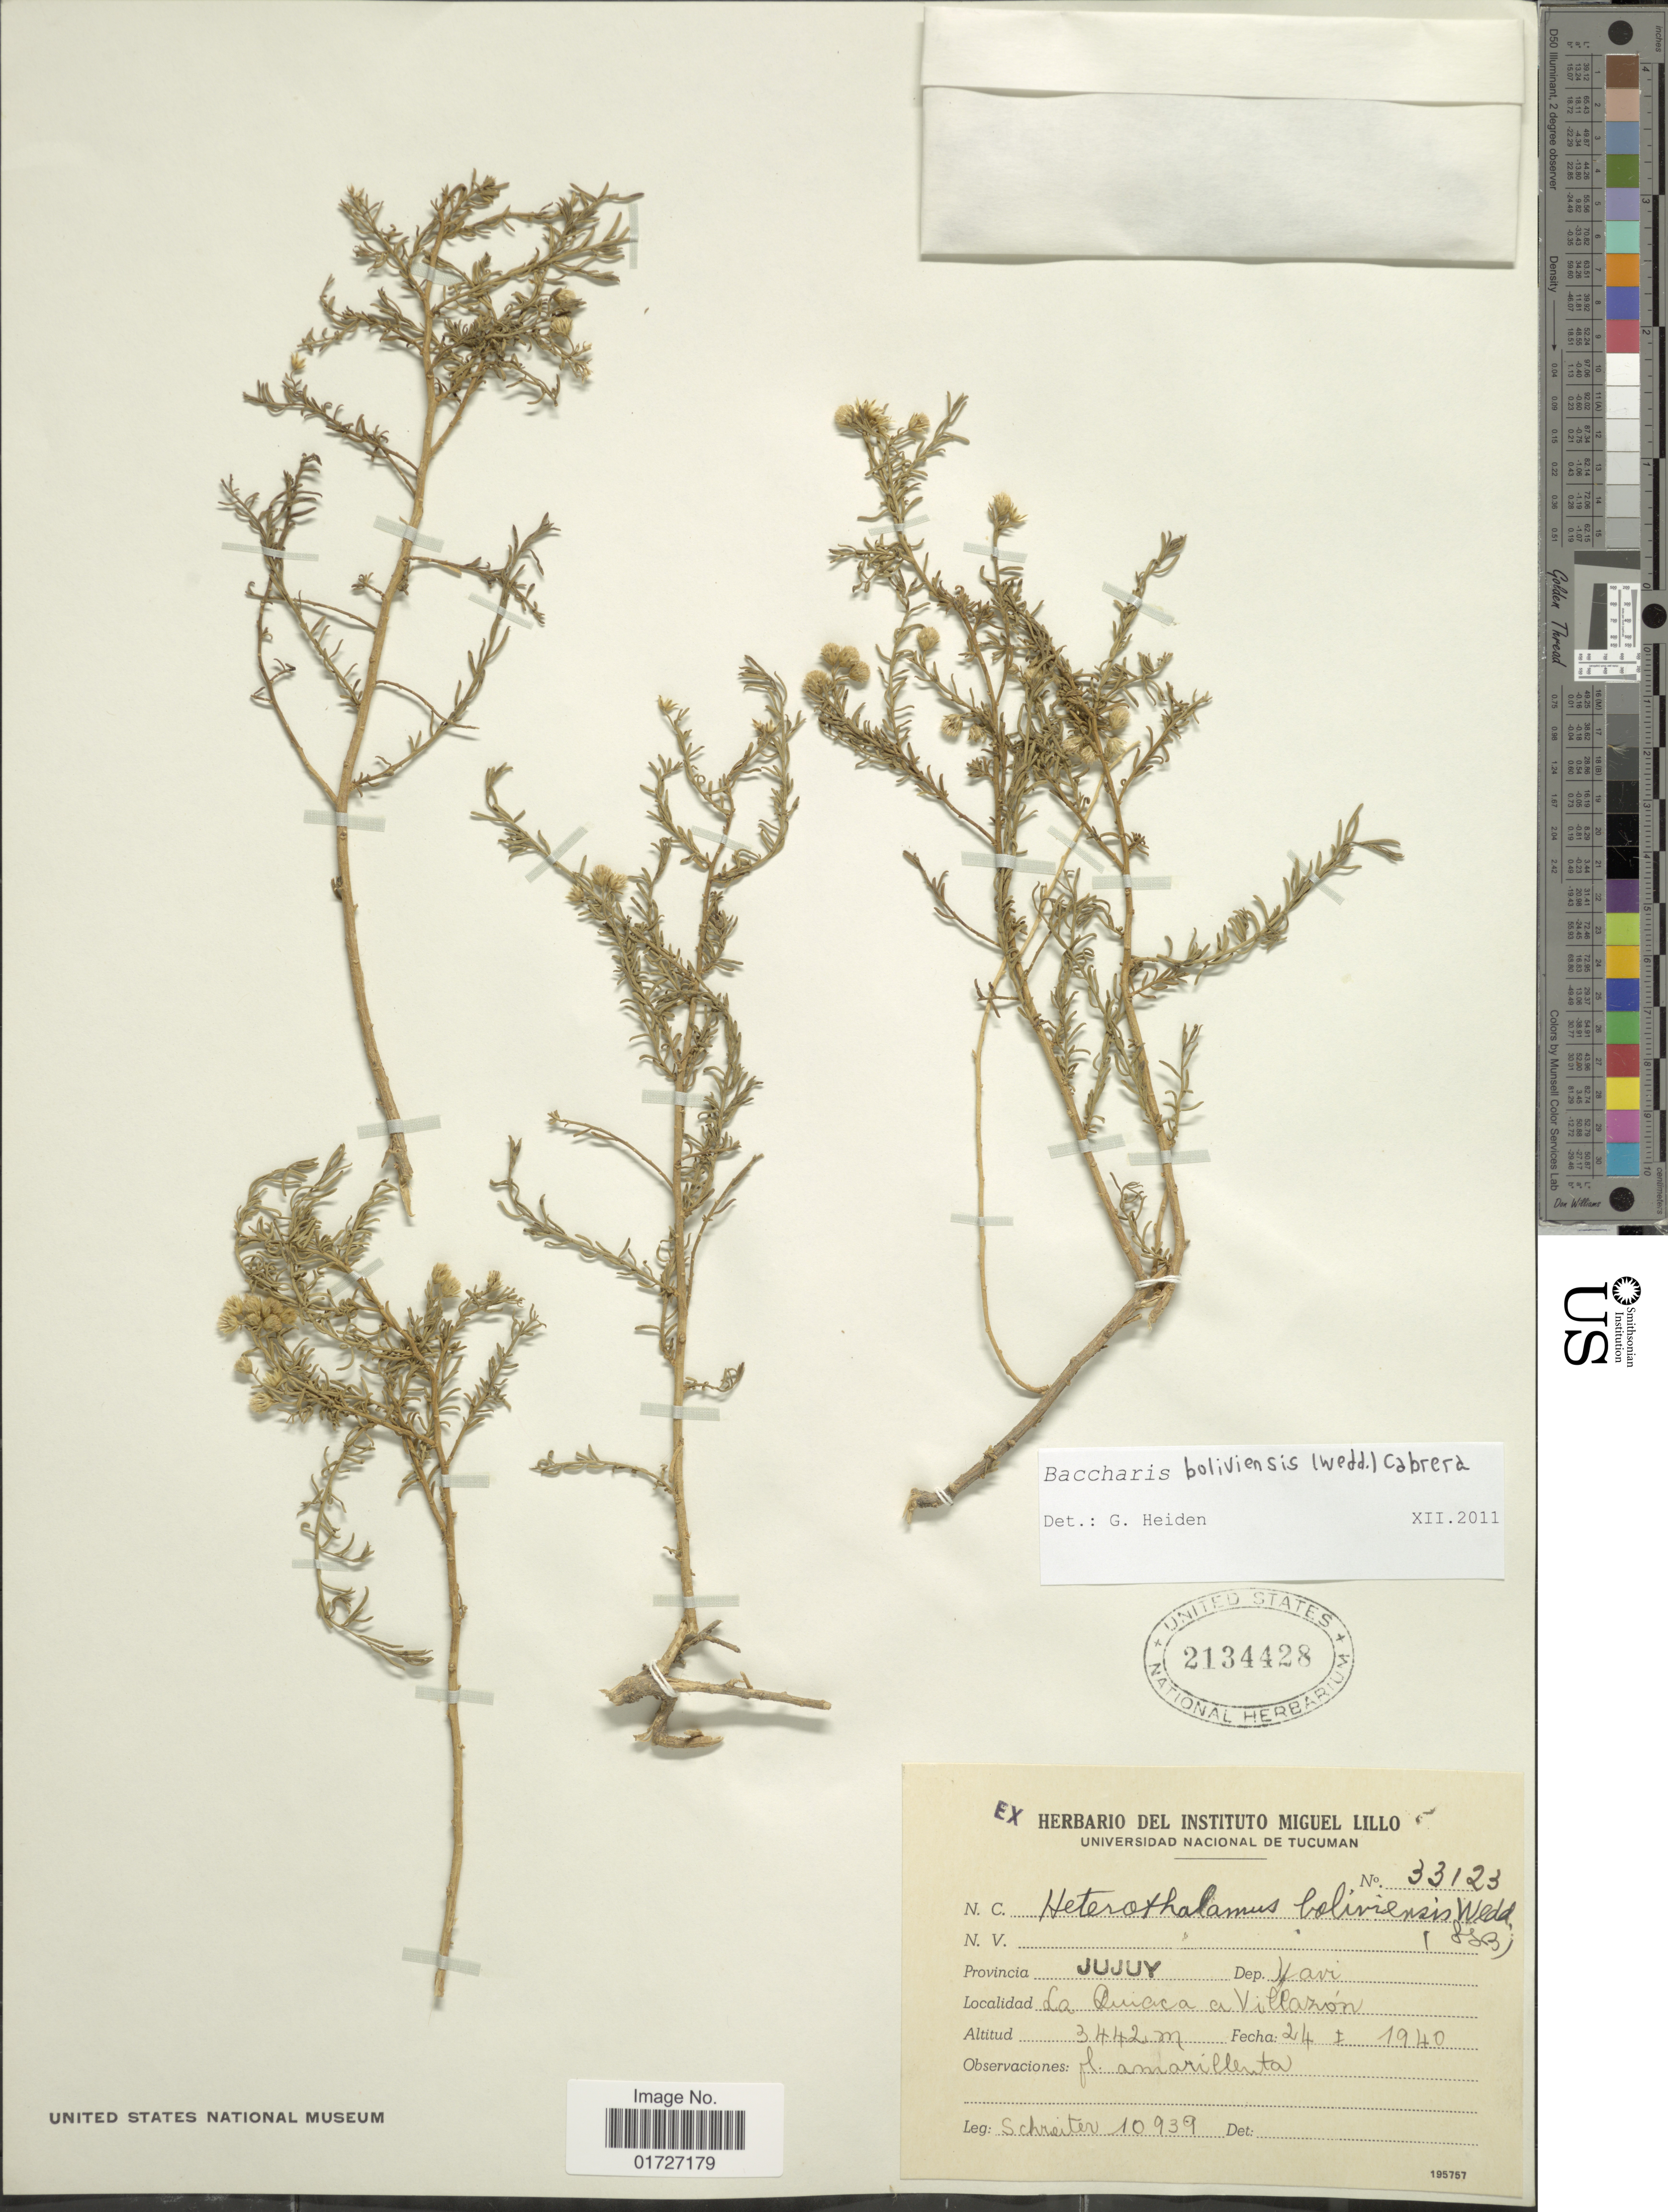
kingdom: Plantae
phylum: Tracheophyta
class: Magnoliopsida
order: Asterales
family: Asteraceae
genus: Baccharis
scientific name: Baccharis bolivensis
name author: (Wedd.) Cabrera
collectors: -. Schreiter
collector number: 10939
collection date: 1940-01-24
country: Argentina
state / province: Jujuy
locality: Dep. Yavi, La Quicica a Villazon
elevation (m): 3442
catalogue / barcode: US 2134428